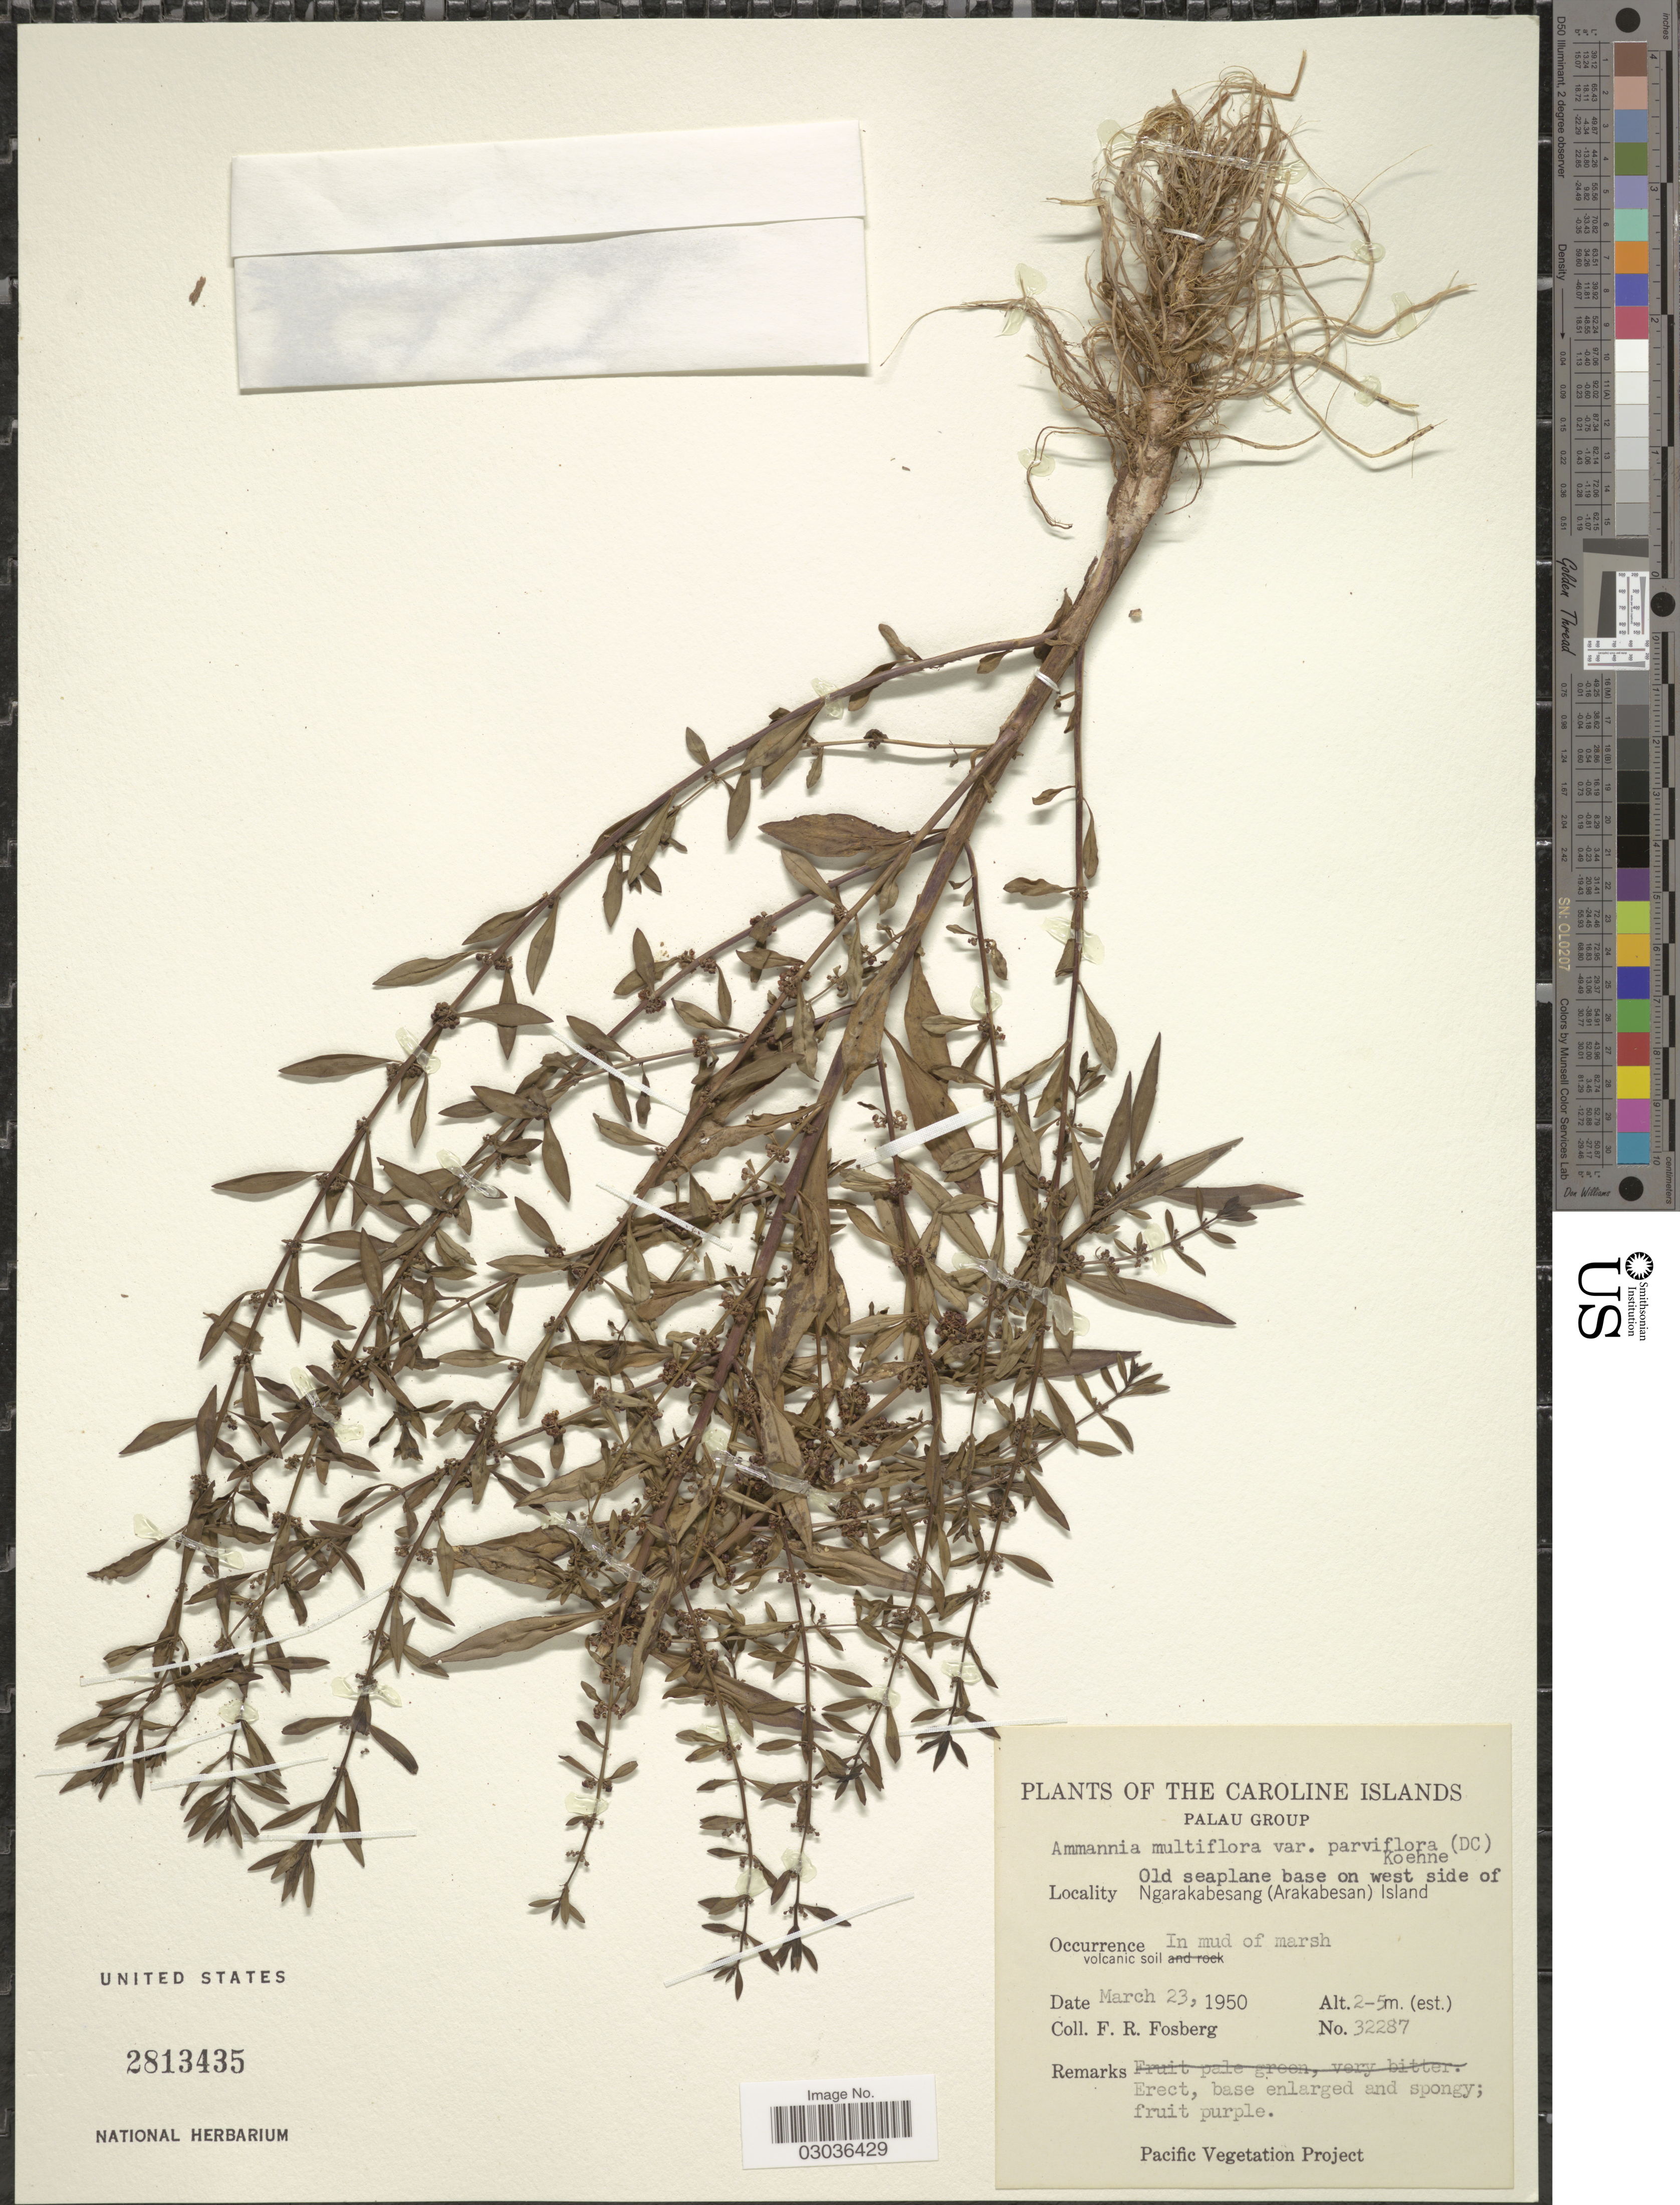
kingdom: Plantae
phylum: Tracheophyta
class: Magnoliopsida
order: Myrtales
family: Lythraceae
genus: Ammannia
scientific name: Ammannia multiflora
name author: Roxb.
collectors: F. R. Fosberg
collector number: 32287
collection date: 1950-03-23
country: Palau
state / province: Koror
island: Ngerekebesang [Arakabesan]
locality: Caroline Islands. Palau Group. Old seaplane base on west side of Ngarakabesang (Arakabesan) Island.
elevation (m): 2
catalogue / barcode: US 2813435